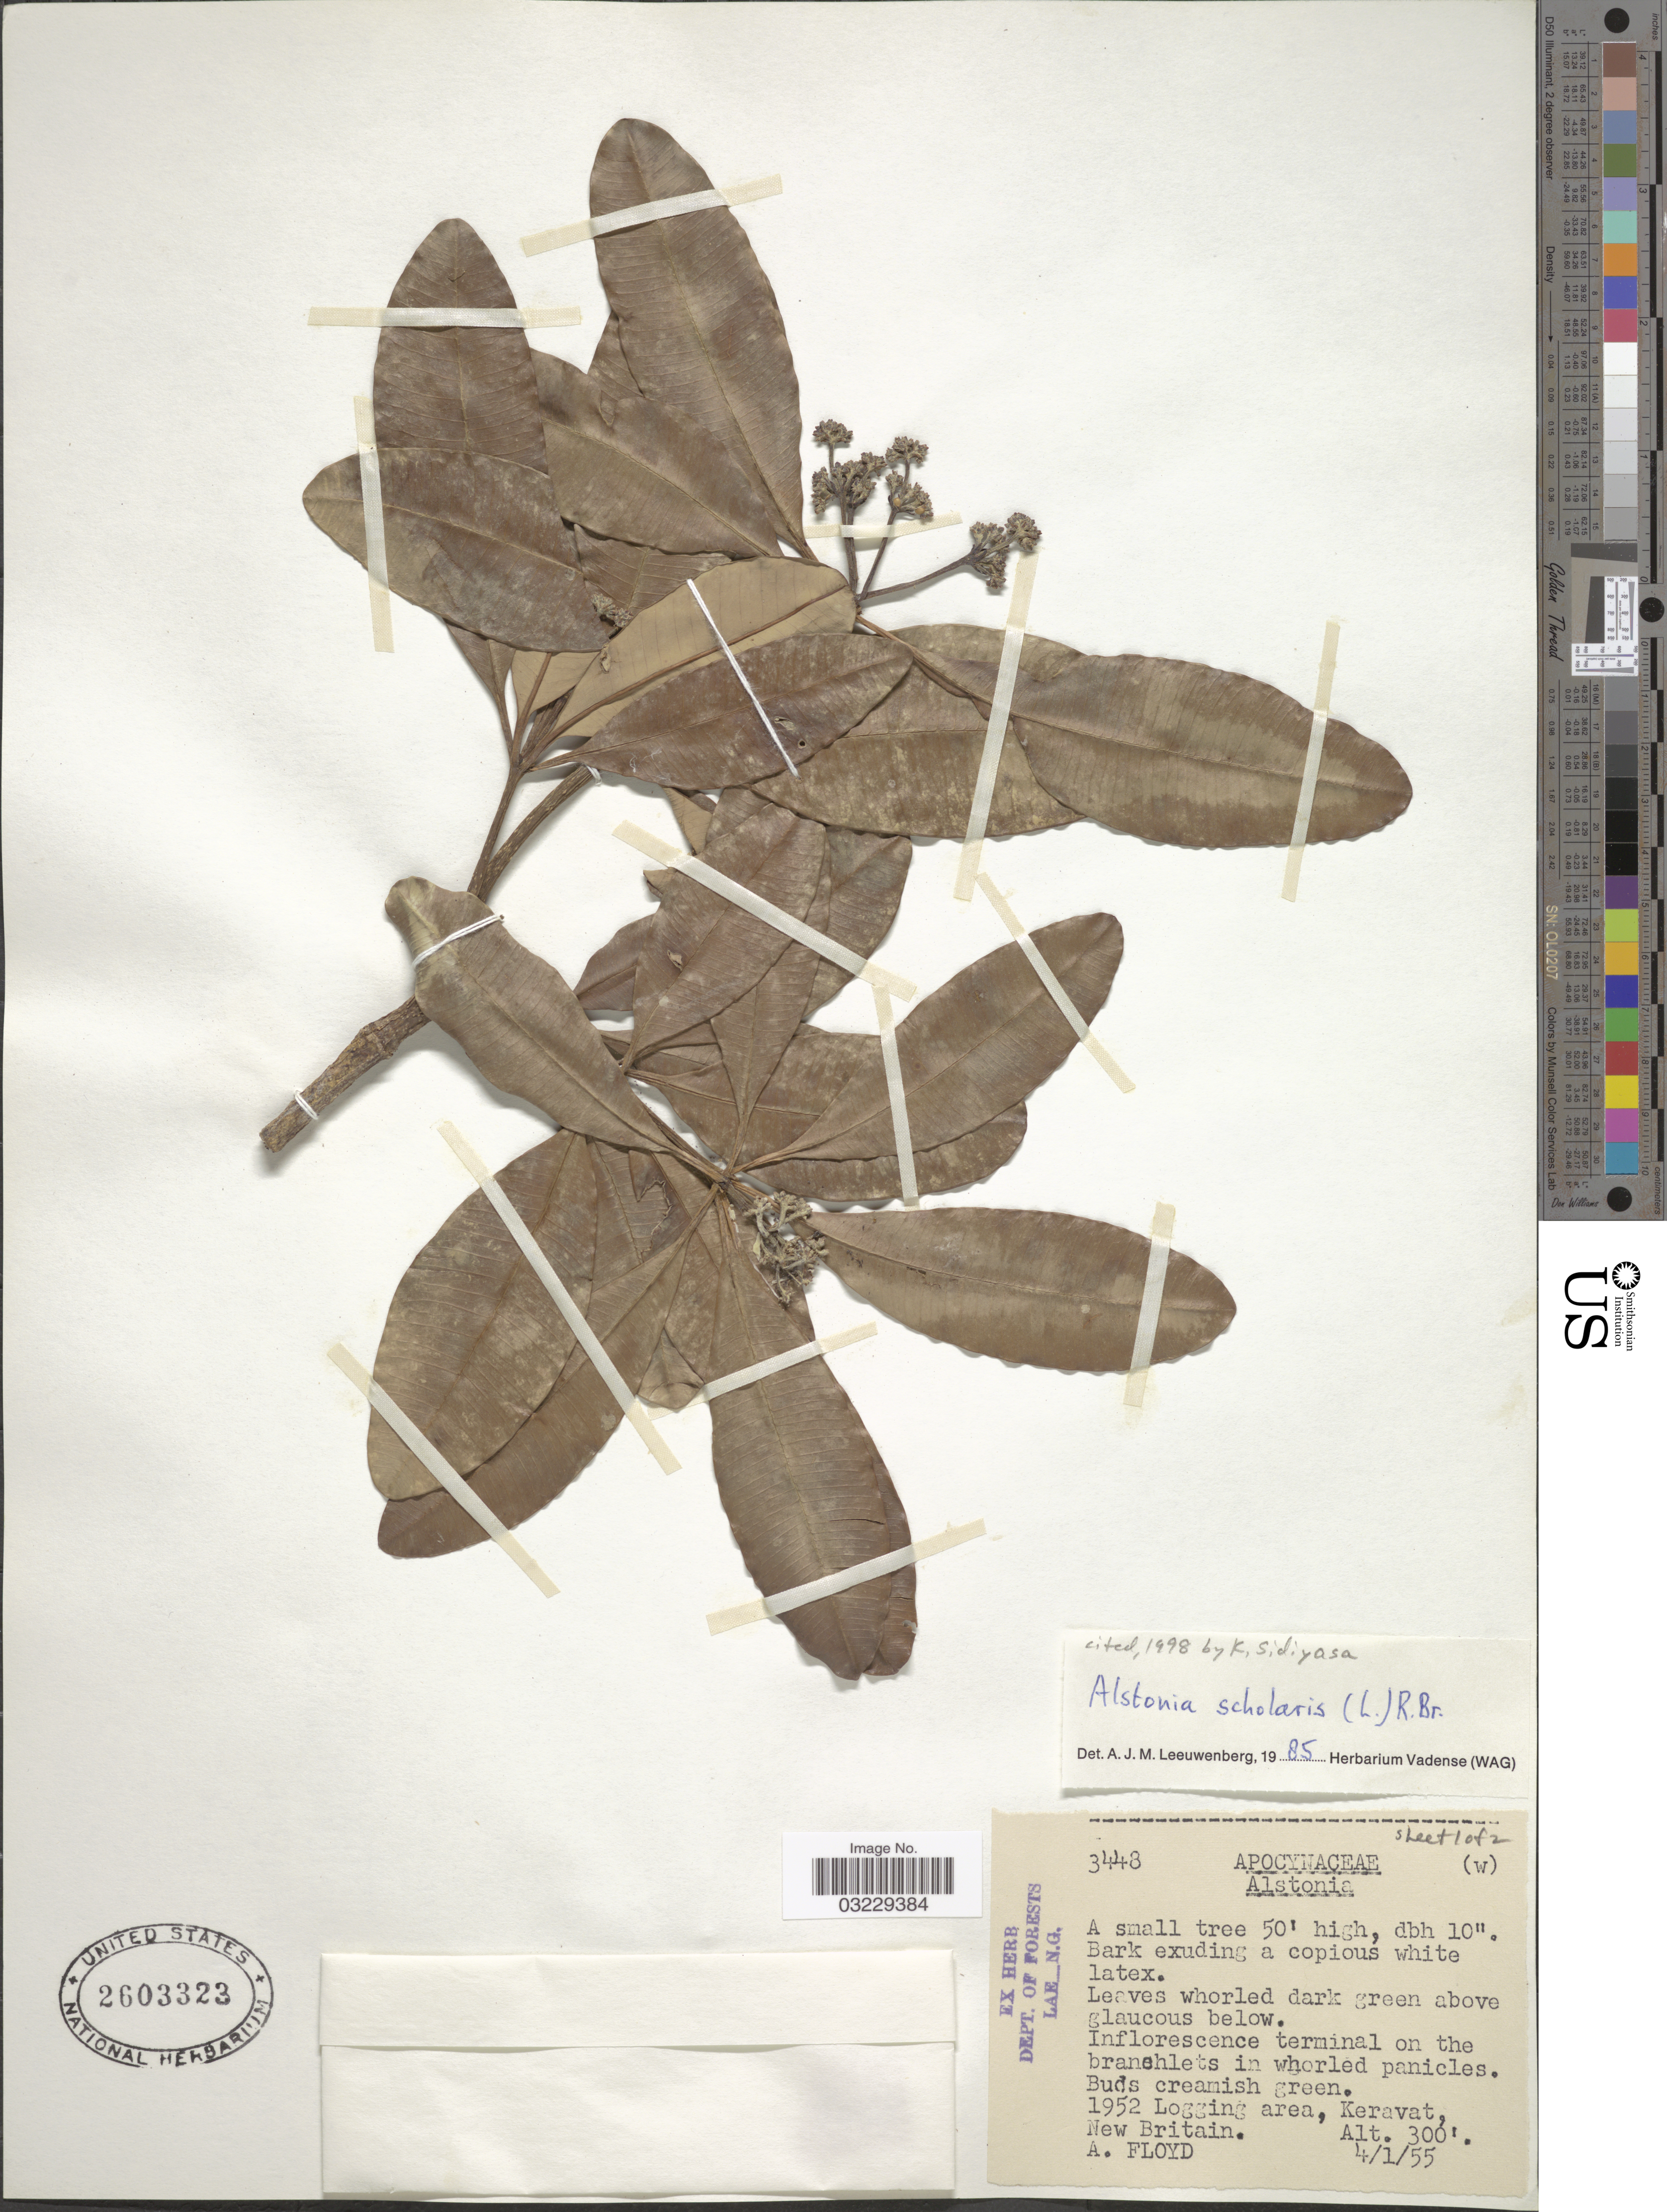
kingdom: Plantae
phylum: Tracheophyta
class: Magnoliopsida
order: Gentianales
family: Apocynaceae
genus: Alstonia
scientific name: Alstonia scholaris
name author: (L.) R. Br.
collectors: A. Floyd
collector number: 3448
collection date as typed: Transcribed d/m/y: 4/1/55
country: Papua New Guinea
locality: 1952 Logging area, Keravat, New Britain.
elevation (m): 91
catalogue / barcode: US 2603323